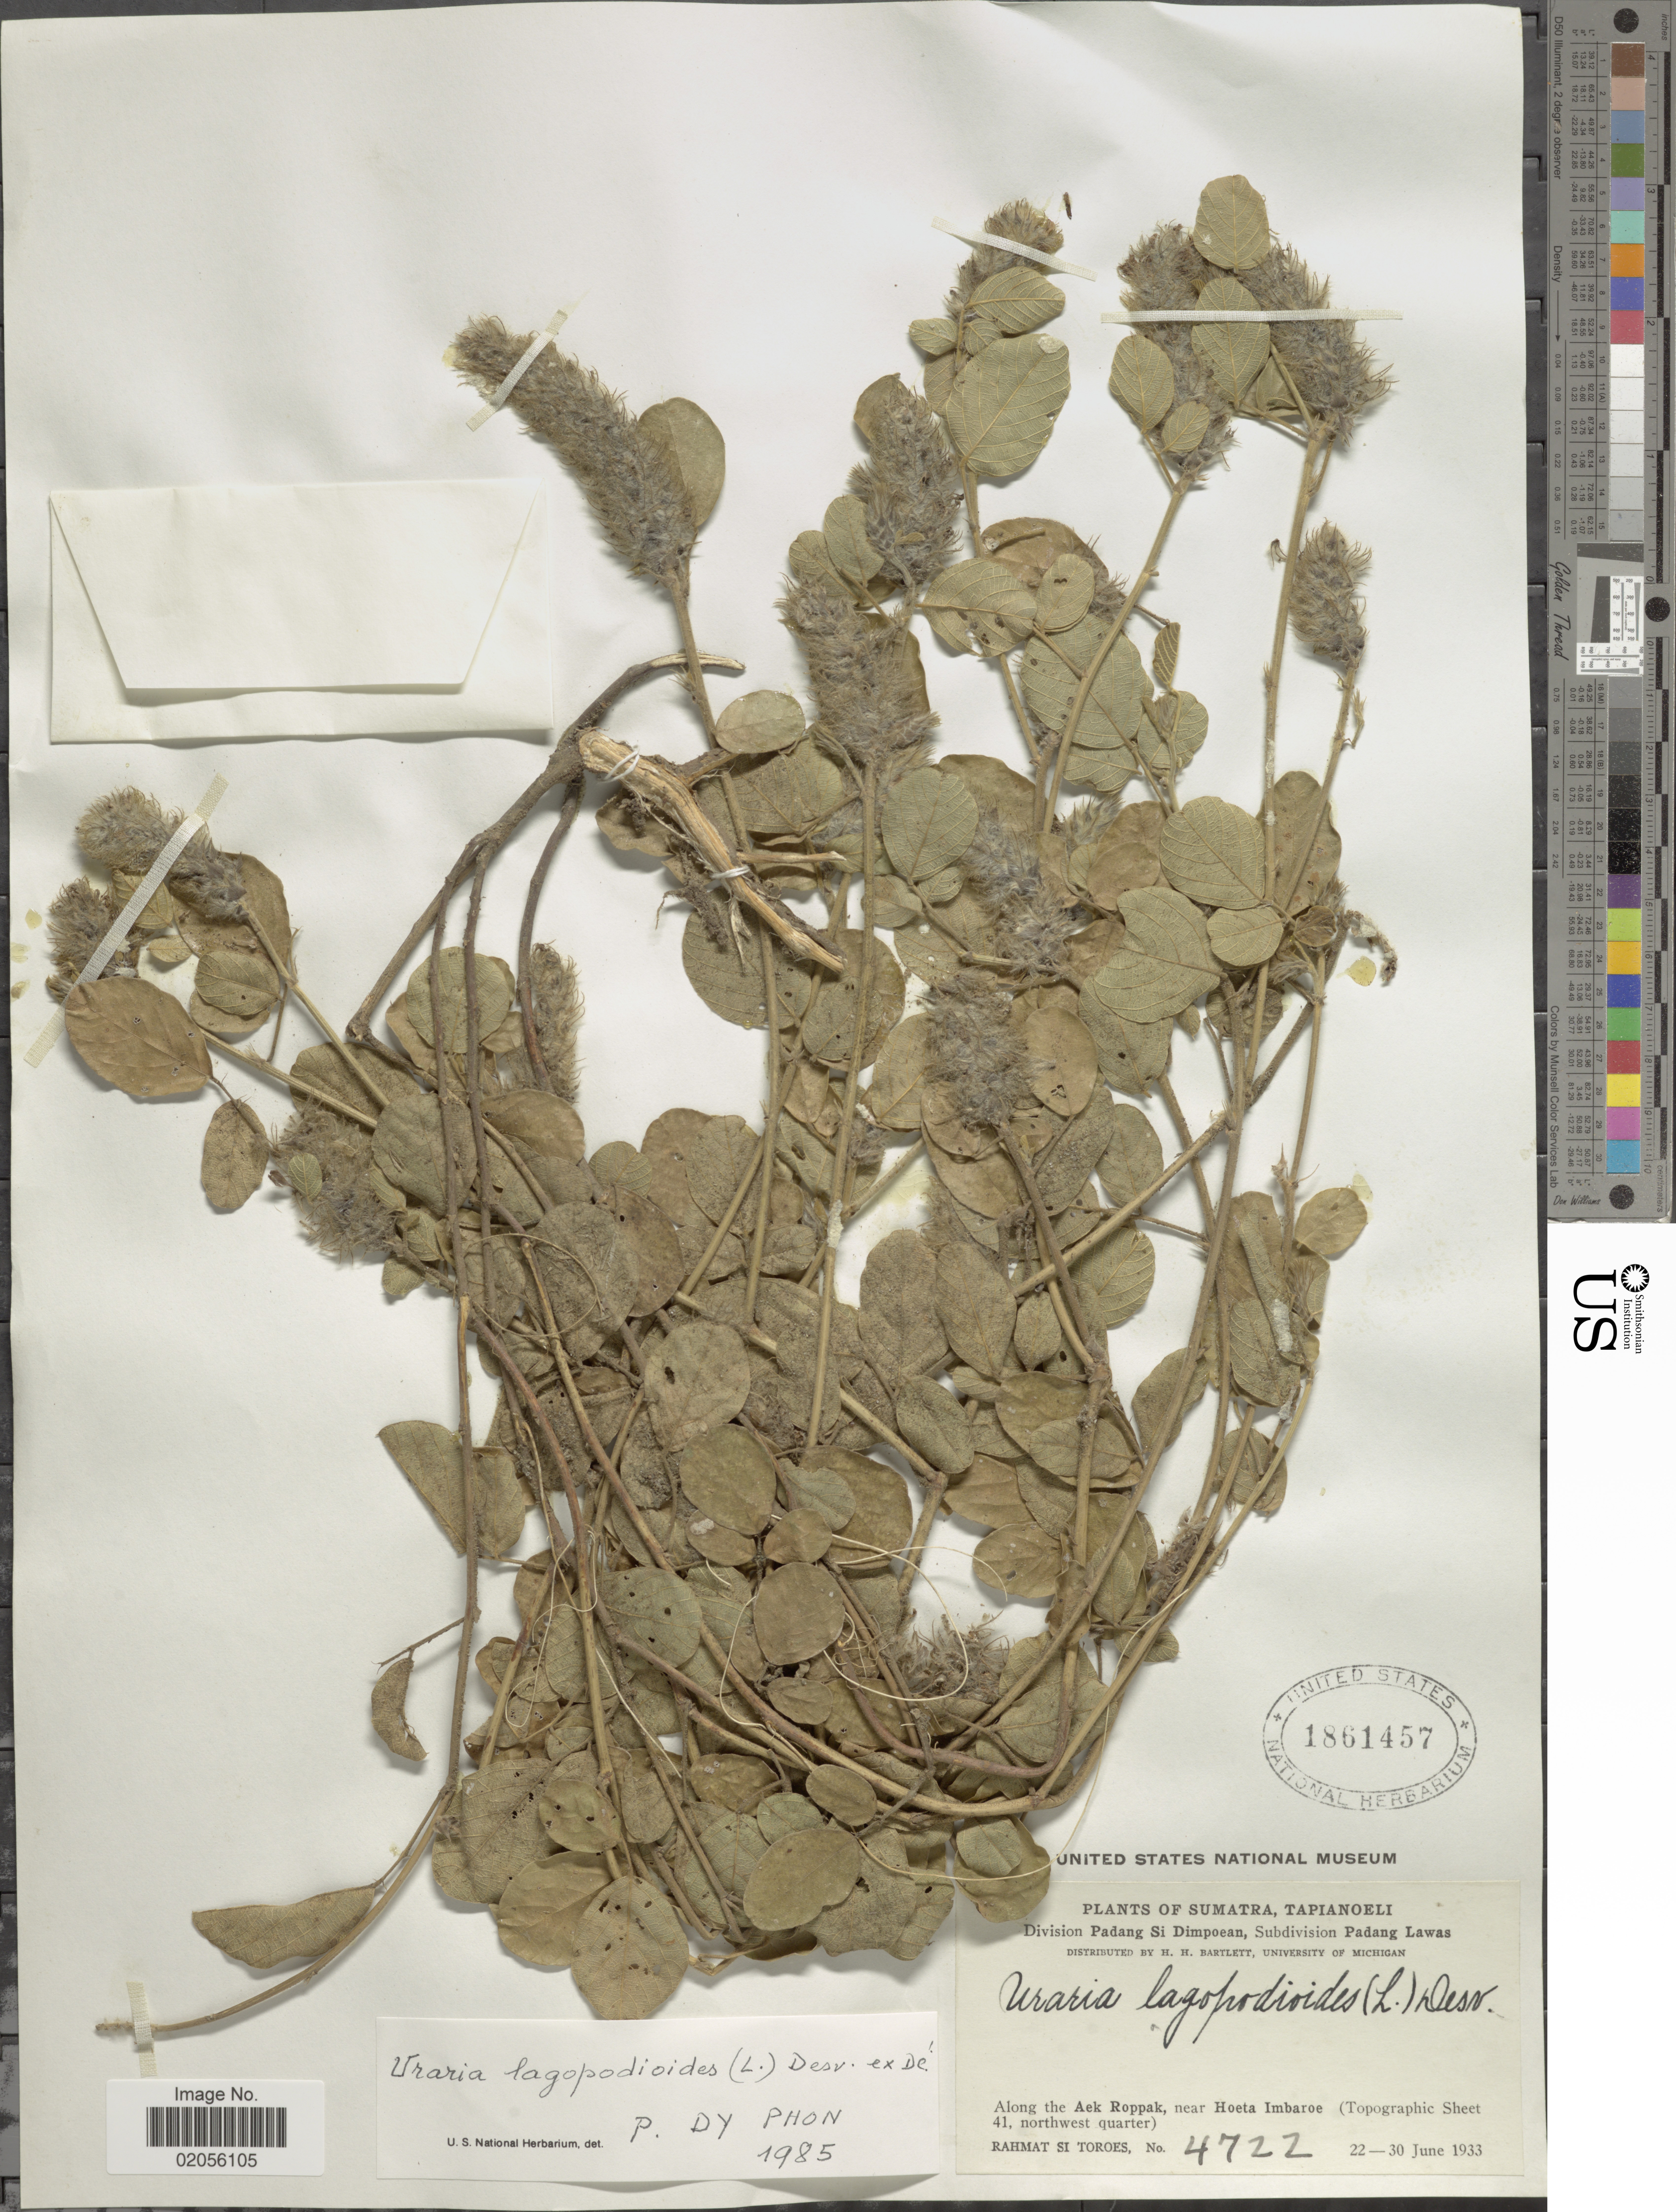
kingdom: Plantae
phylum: Tracheophyta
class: Magnoliopsida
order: Fabales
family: Fabaceae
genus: Uraria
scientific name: Uraria lagopodioides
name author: (L.) Desv. ex DC.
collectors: Rahmat Si Boeea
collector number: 4722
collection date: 1933-06-22/1933-06-30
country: Indonesia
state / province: Sumatra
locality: Tapianoeli. Division Padang Si Dimpoean, Subdivision Padang Lawas. Along the Aek Roppak, near Hoeta Imbaroe (Topographic Sheet 41, northwest quarter)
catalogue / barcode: US 1861457